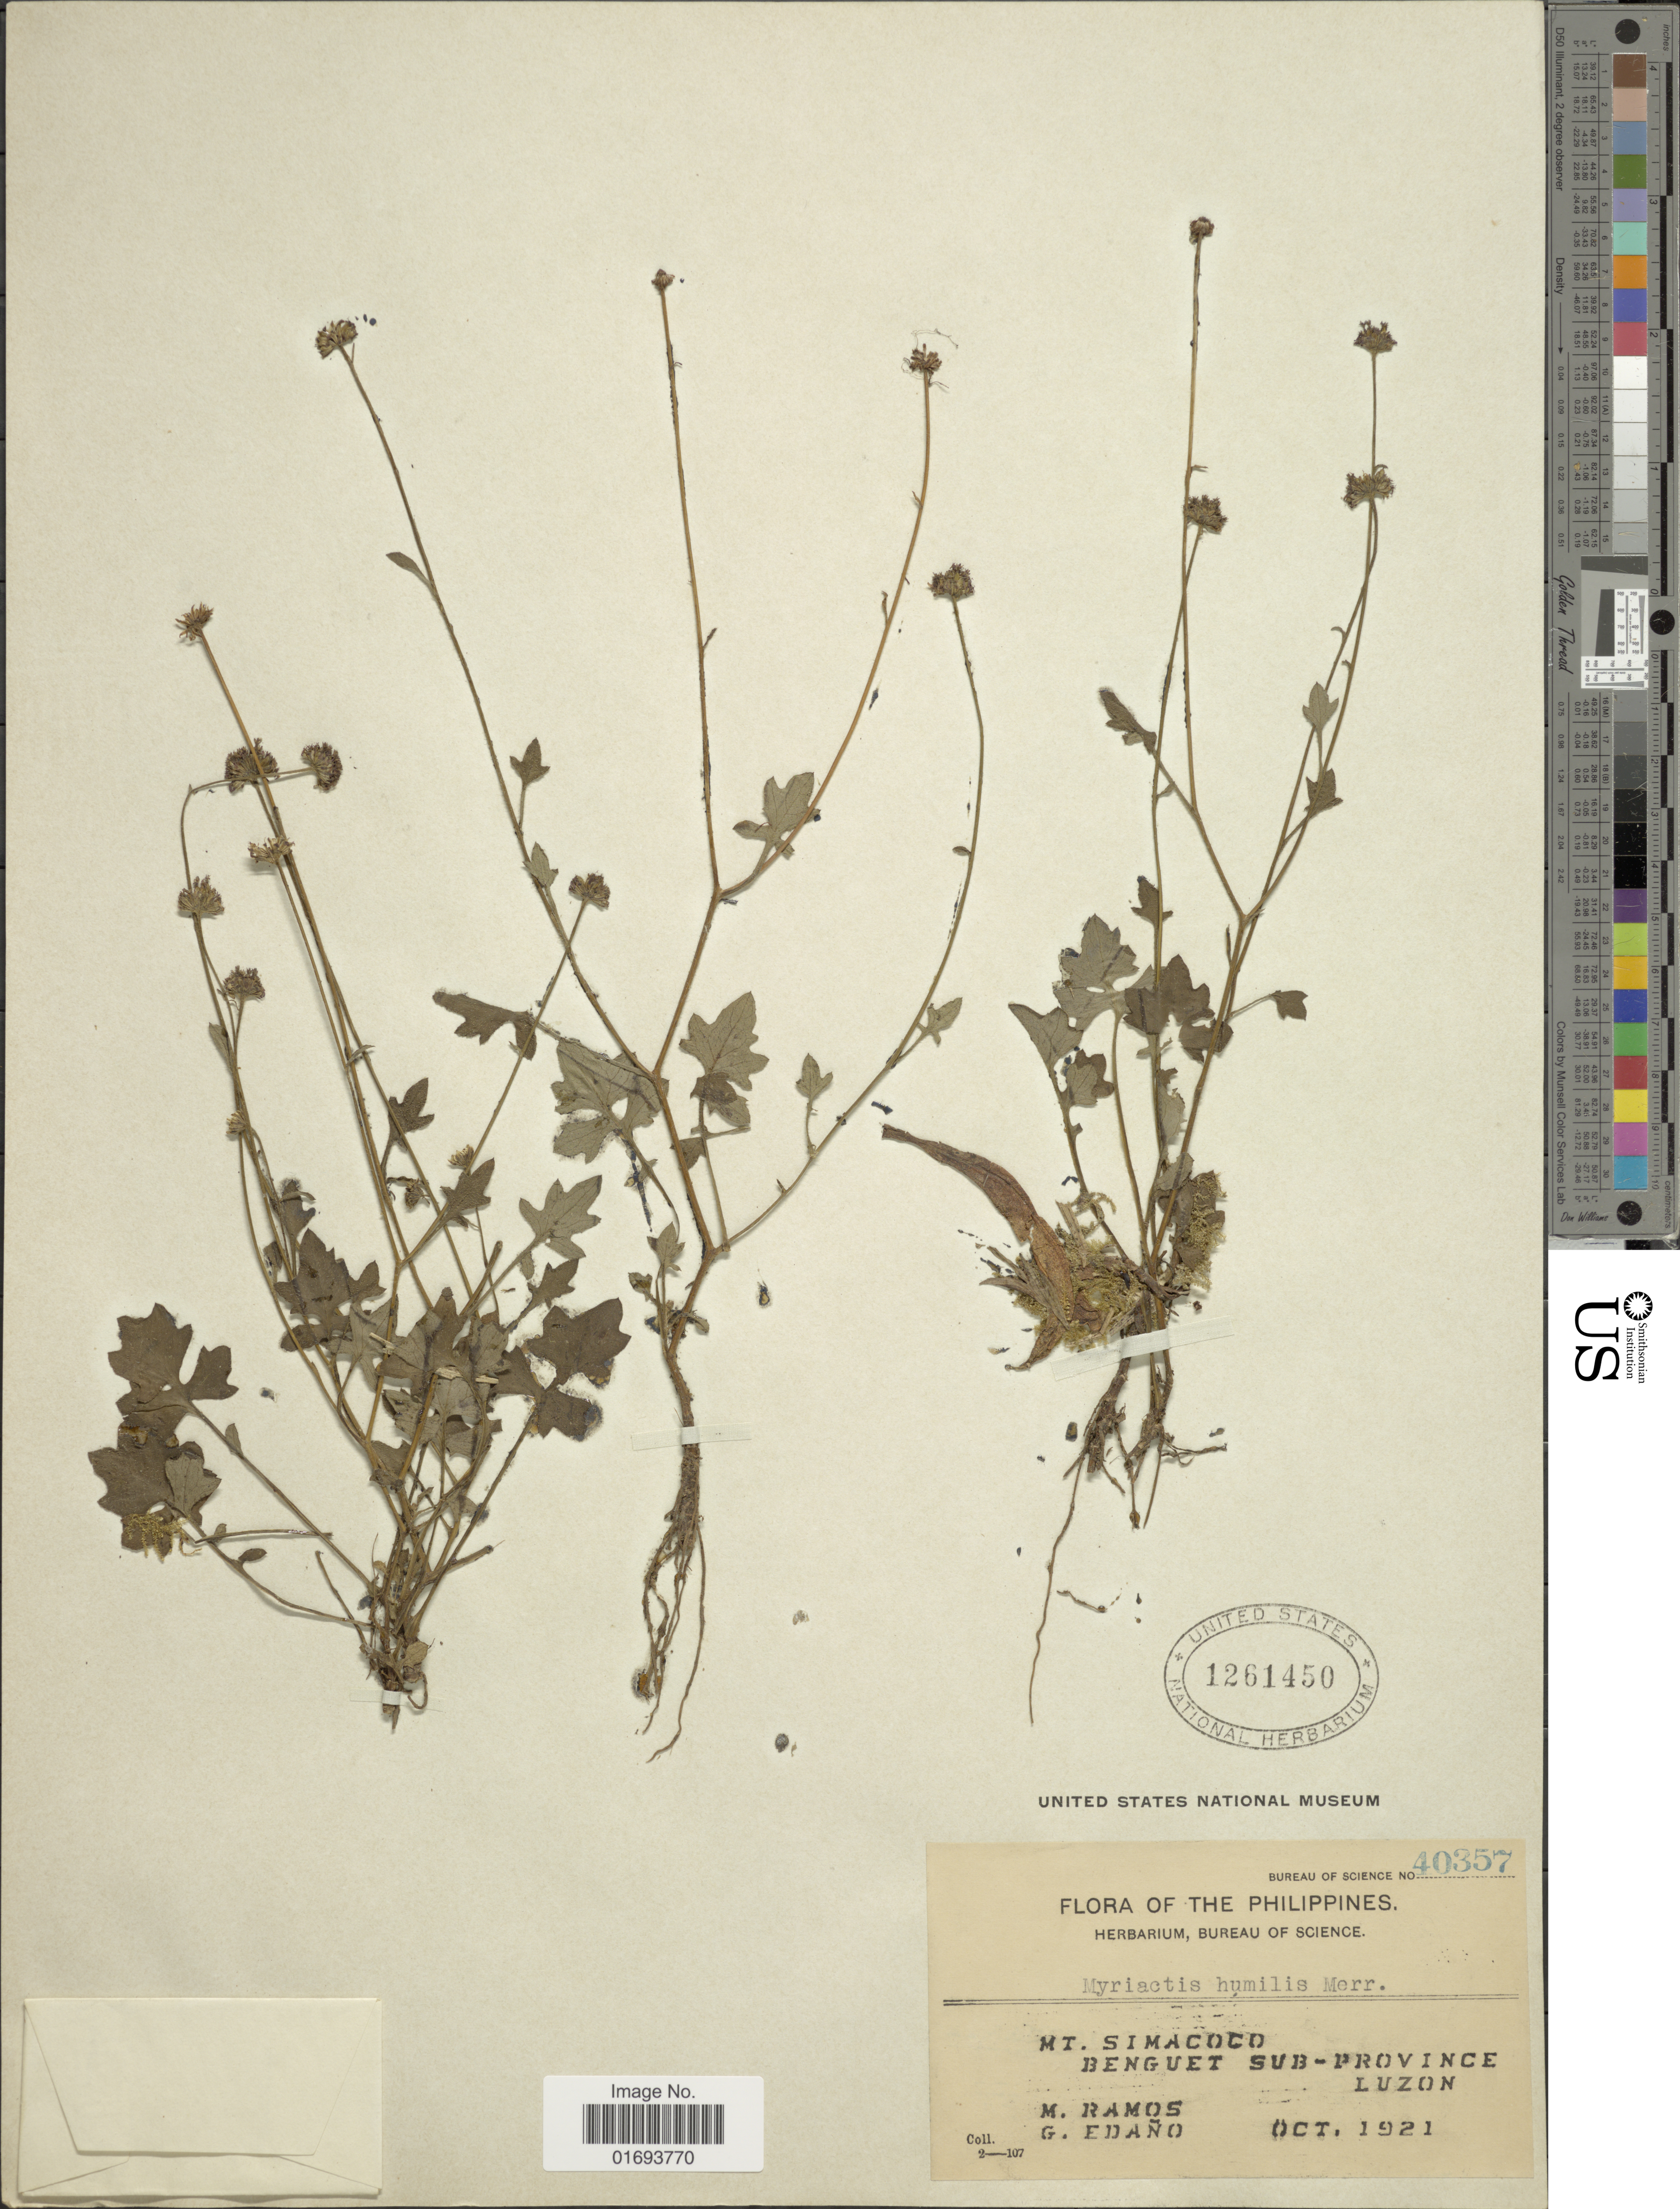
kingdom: Plantae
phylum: Tracheophyta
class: Magnoliopsida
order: Asterales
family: Asteraceae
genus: Myriactis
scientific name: Myriactis humilis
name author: Merr.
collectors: M. Ramos & G. Edaño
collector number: Bureau of Science 40357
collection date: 1921-10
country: Philippines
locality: Mt. Simacoco. Benguet Sub-Province. Luzon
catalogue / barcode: US 1261450